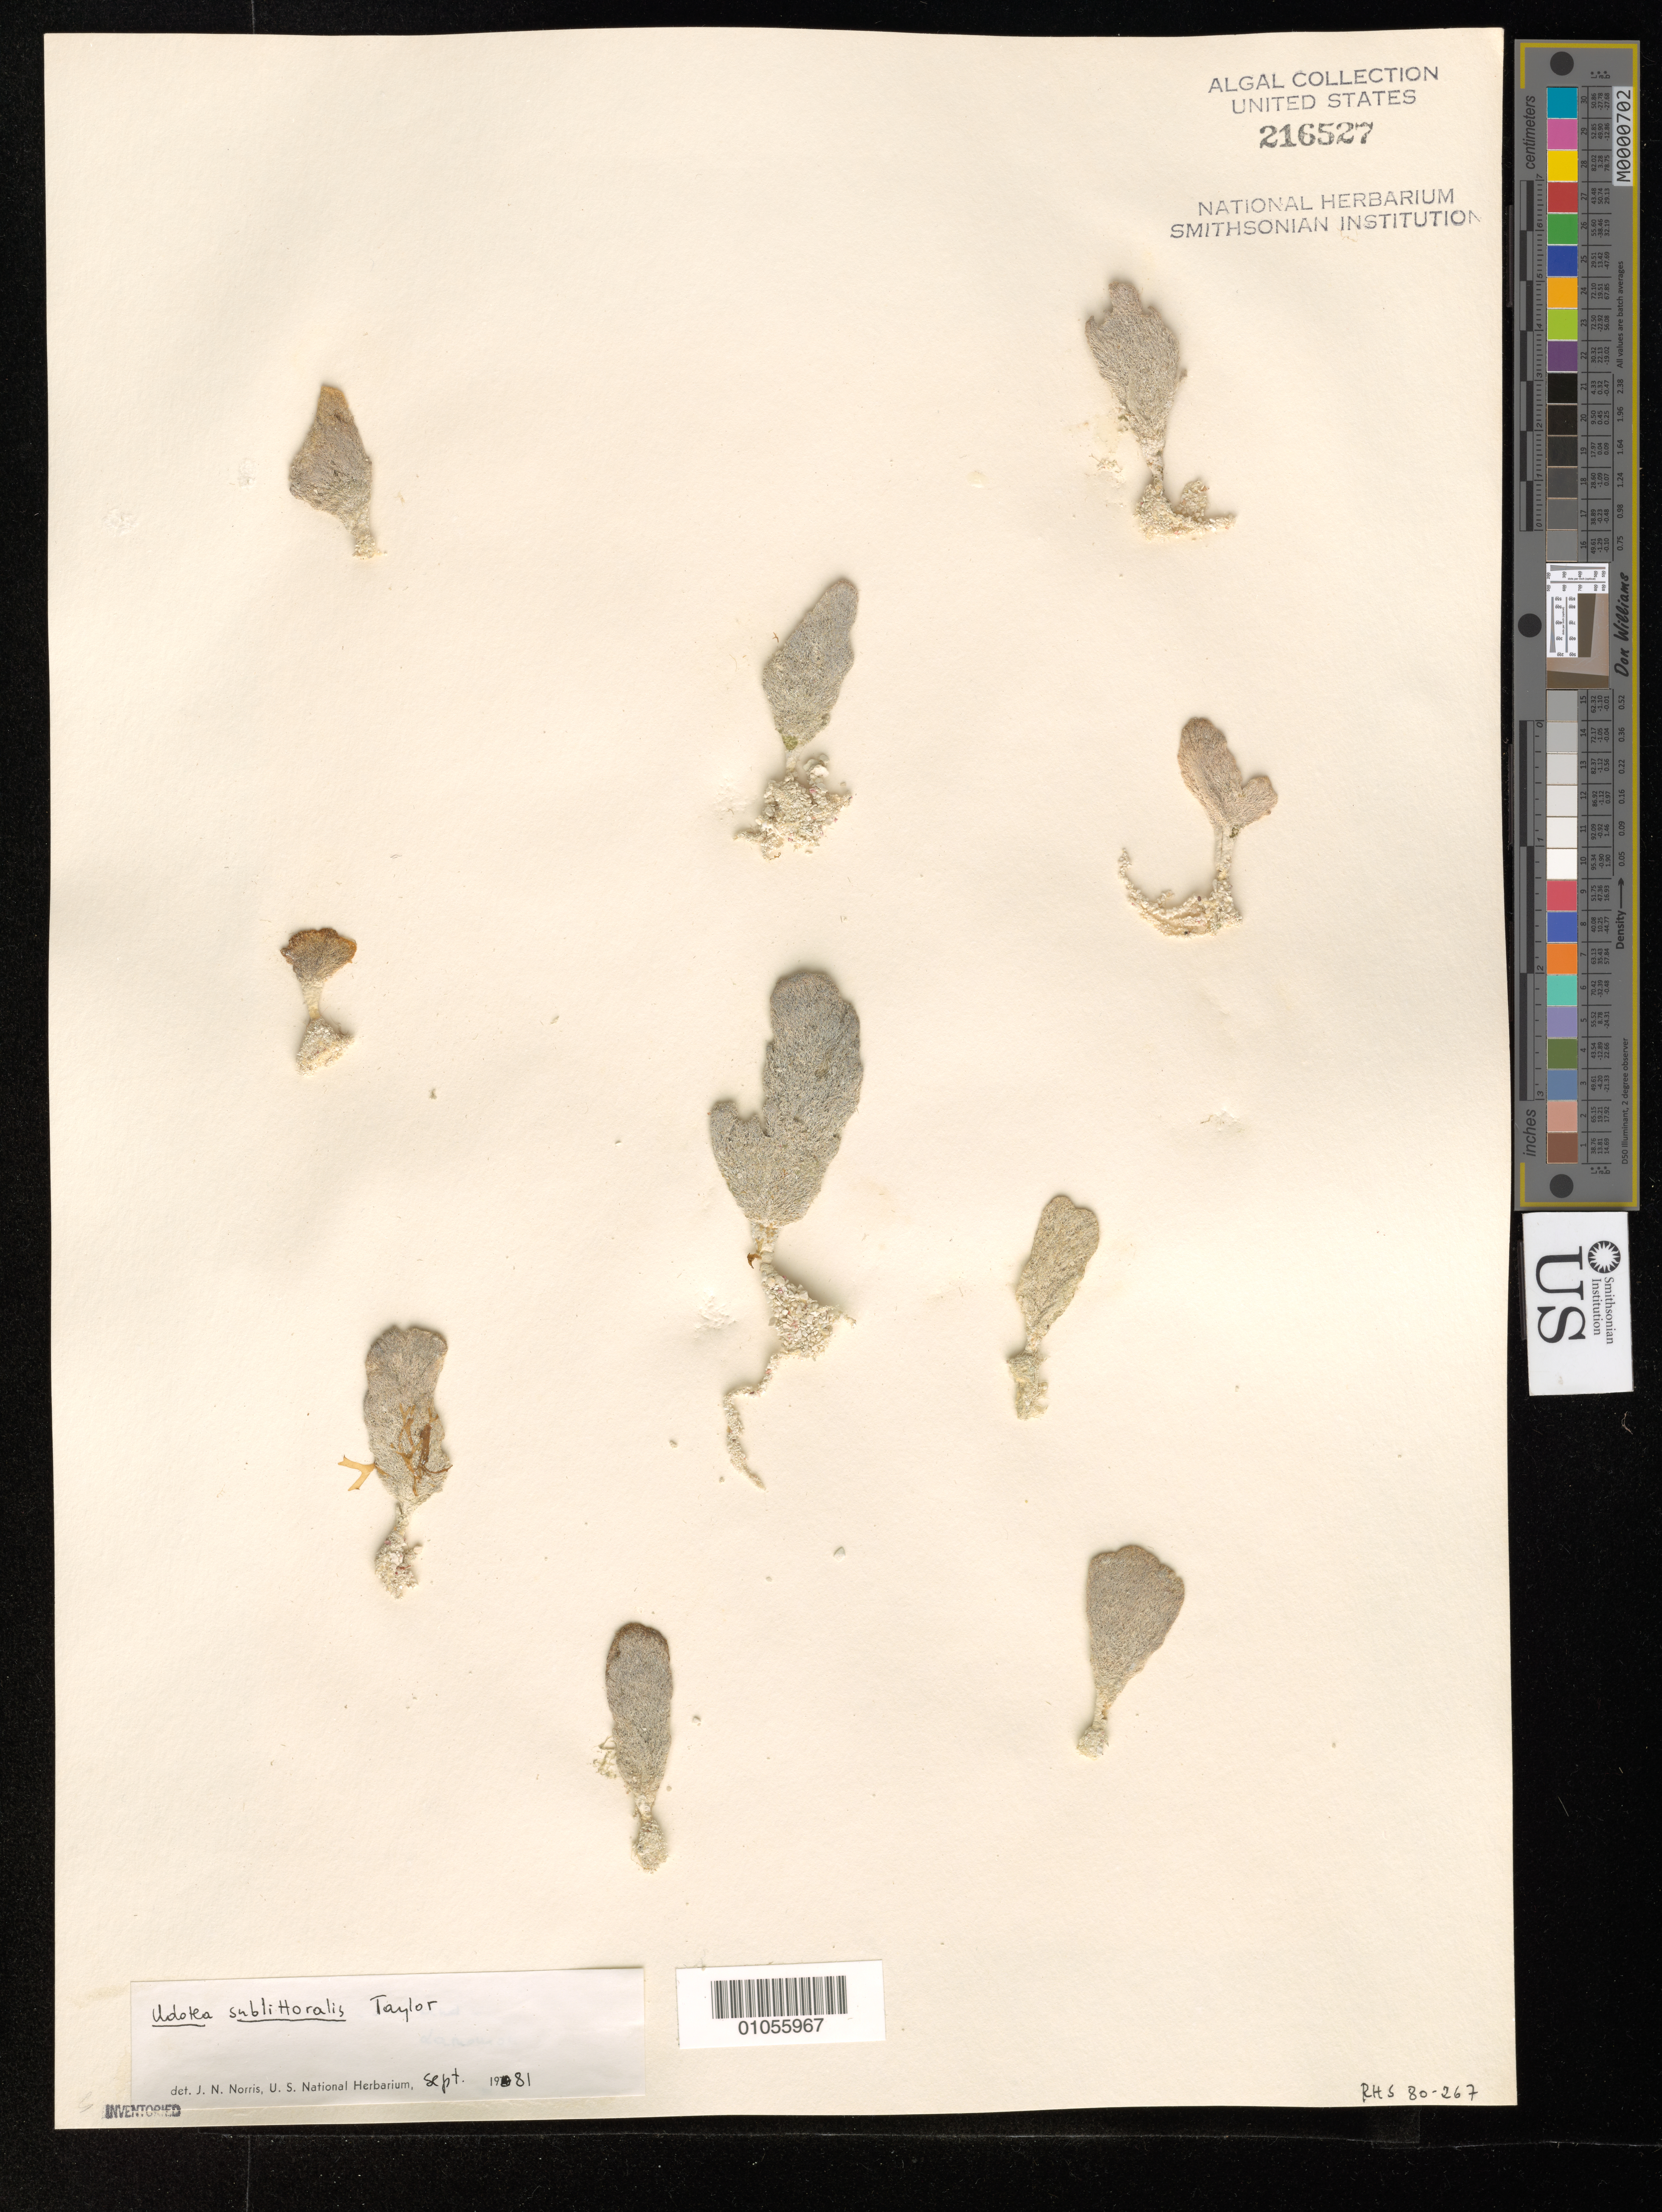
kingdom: Plantae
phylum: Chlorophyta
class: Ulvophyceae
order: Bryopsidales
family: Udoteaceae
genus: Udotea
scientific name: Udotea sublittoralis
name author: W.R. Taylor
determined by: Norris, James N.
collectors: R. H. Sims & et al.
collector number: RHS 80-267B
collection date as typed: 25 Apr 1980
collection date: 1980-04-25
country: Belize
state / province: Stann Creek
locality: Curlew Bank, south of Carrie Bow Cay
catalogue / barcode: US 216527